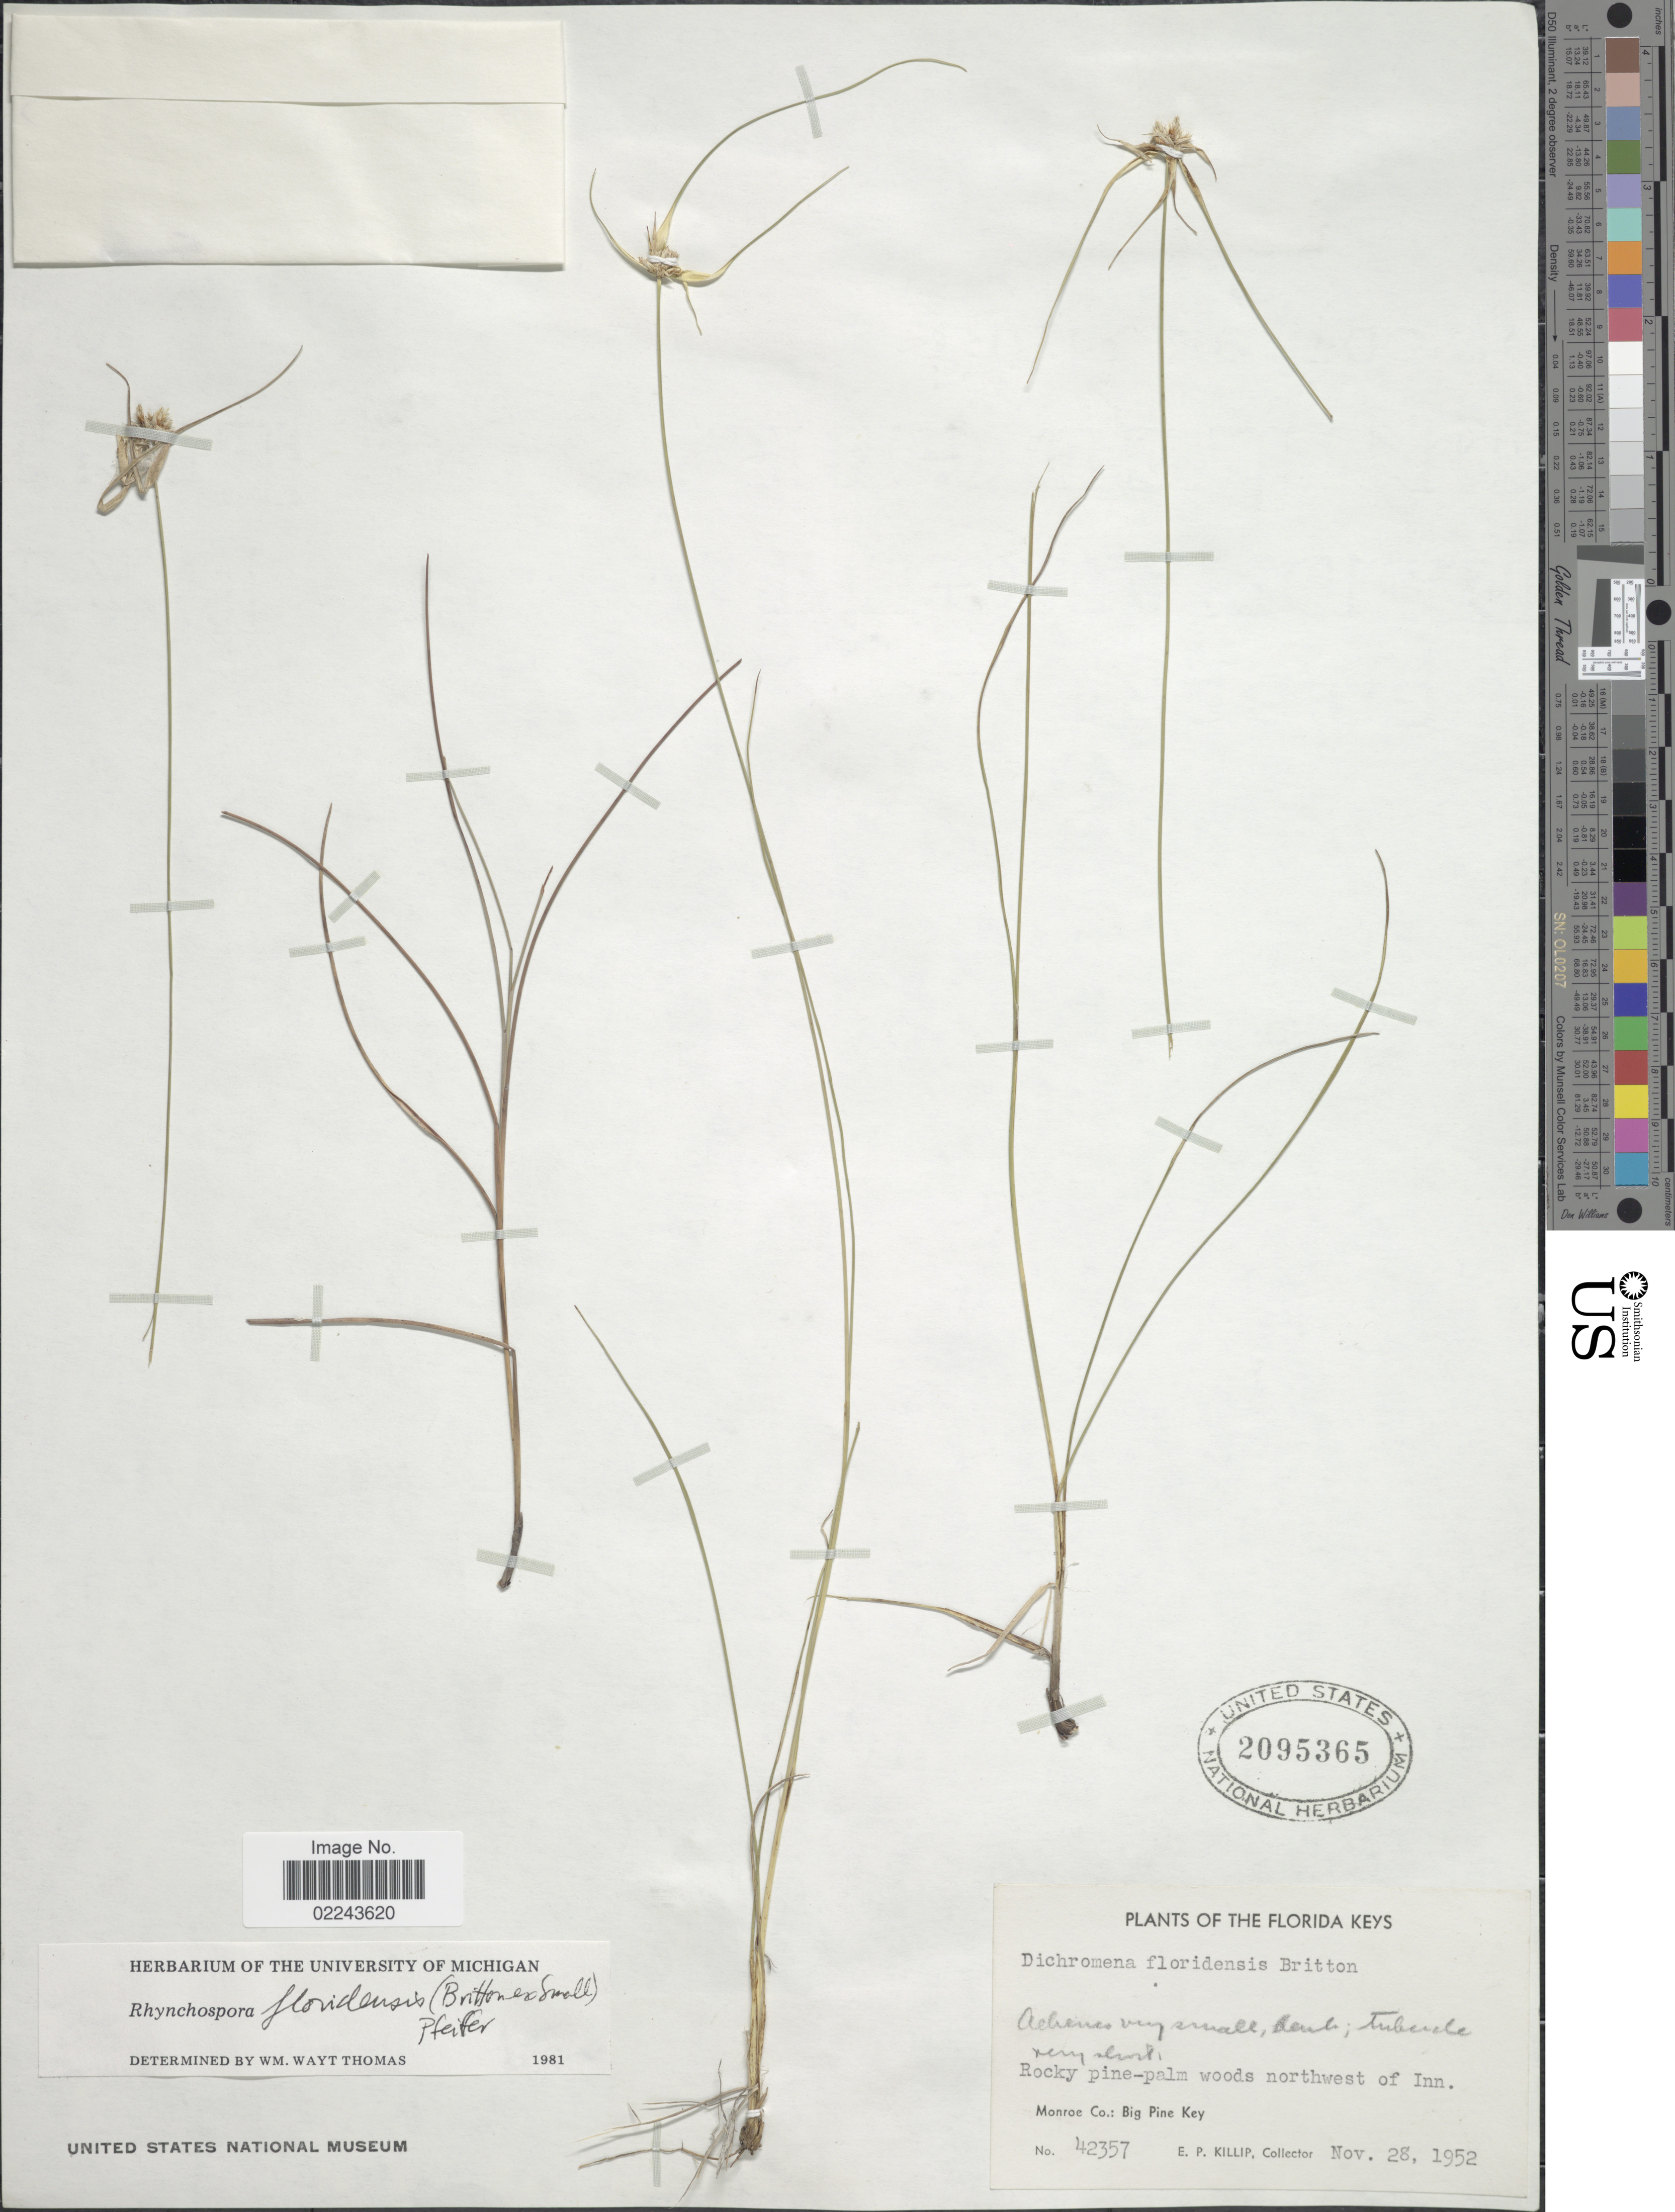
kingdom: Plantae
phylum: Tracheophyta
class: Liliopsida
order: Poales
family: Cyperaceae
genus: Rhynchospora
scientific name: Rhynchospora floridensis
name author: (Britton ex Small) H. Pfeiff.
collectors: E. P. Killip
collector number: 42357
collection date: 1952-11-28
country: United States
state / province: Florida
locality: The Florida Keys, northwest of Inn, Monroe Co, Big Pine Key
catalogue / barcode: US 2095365